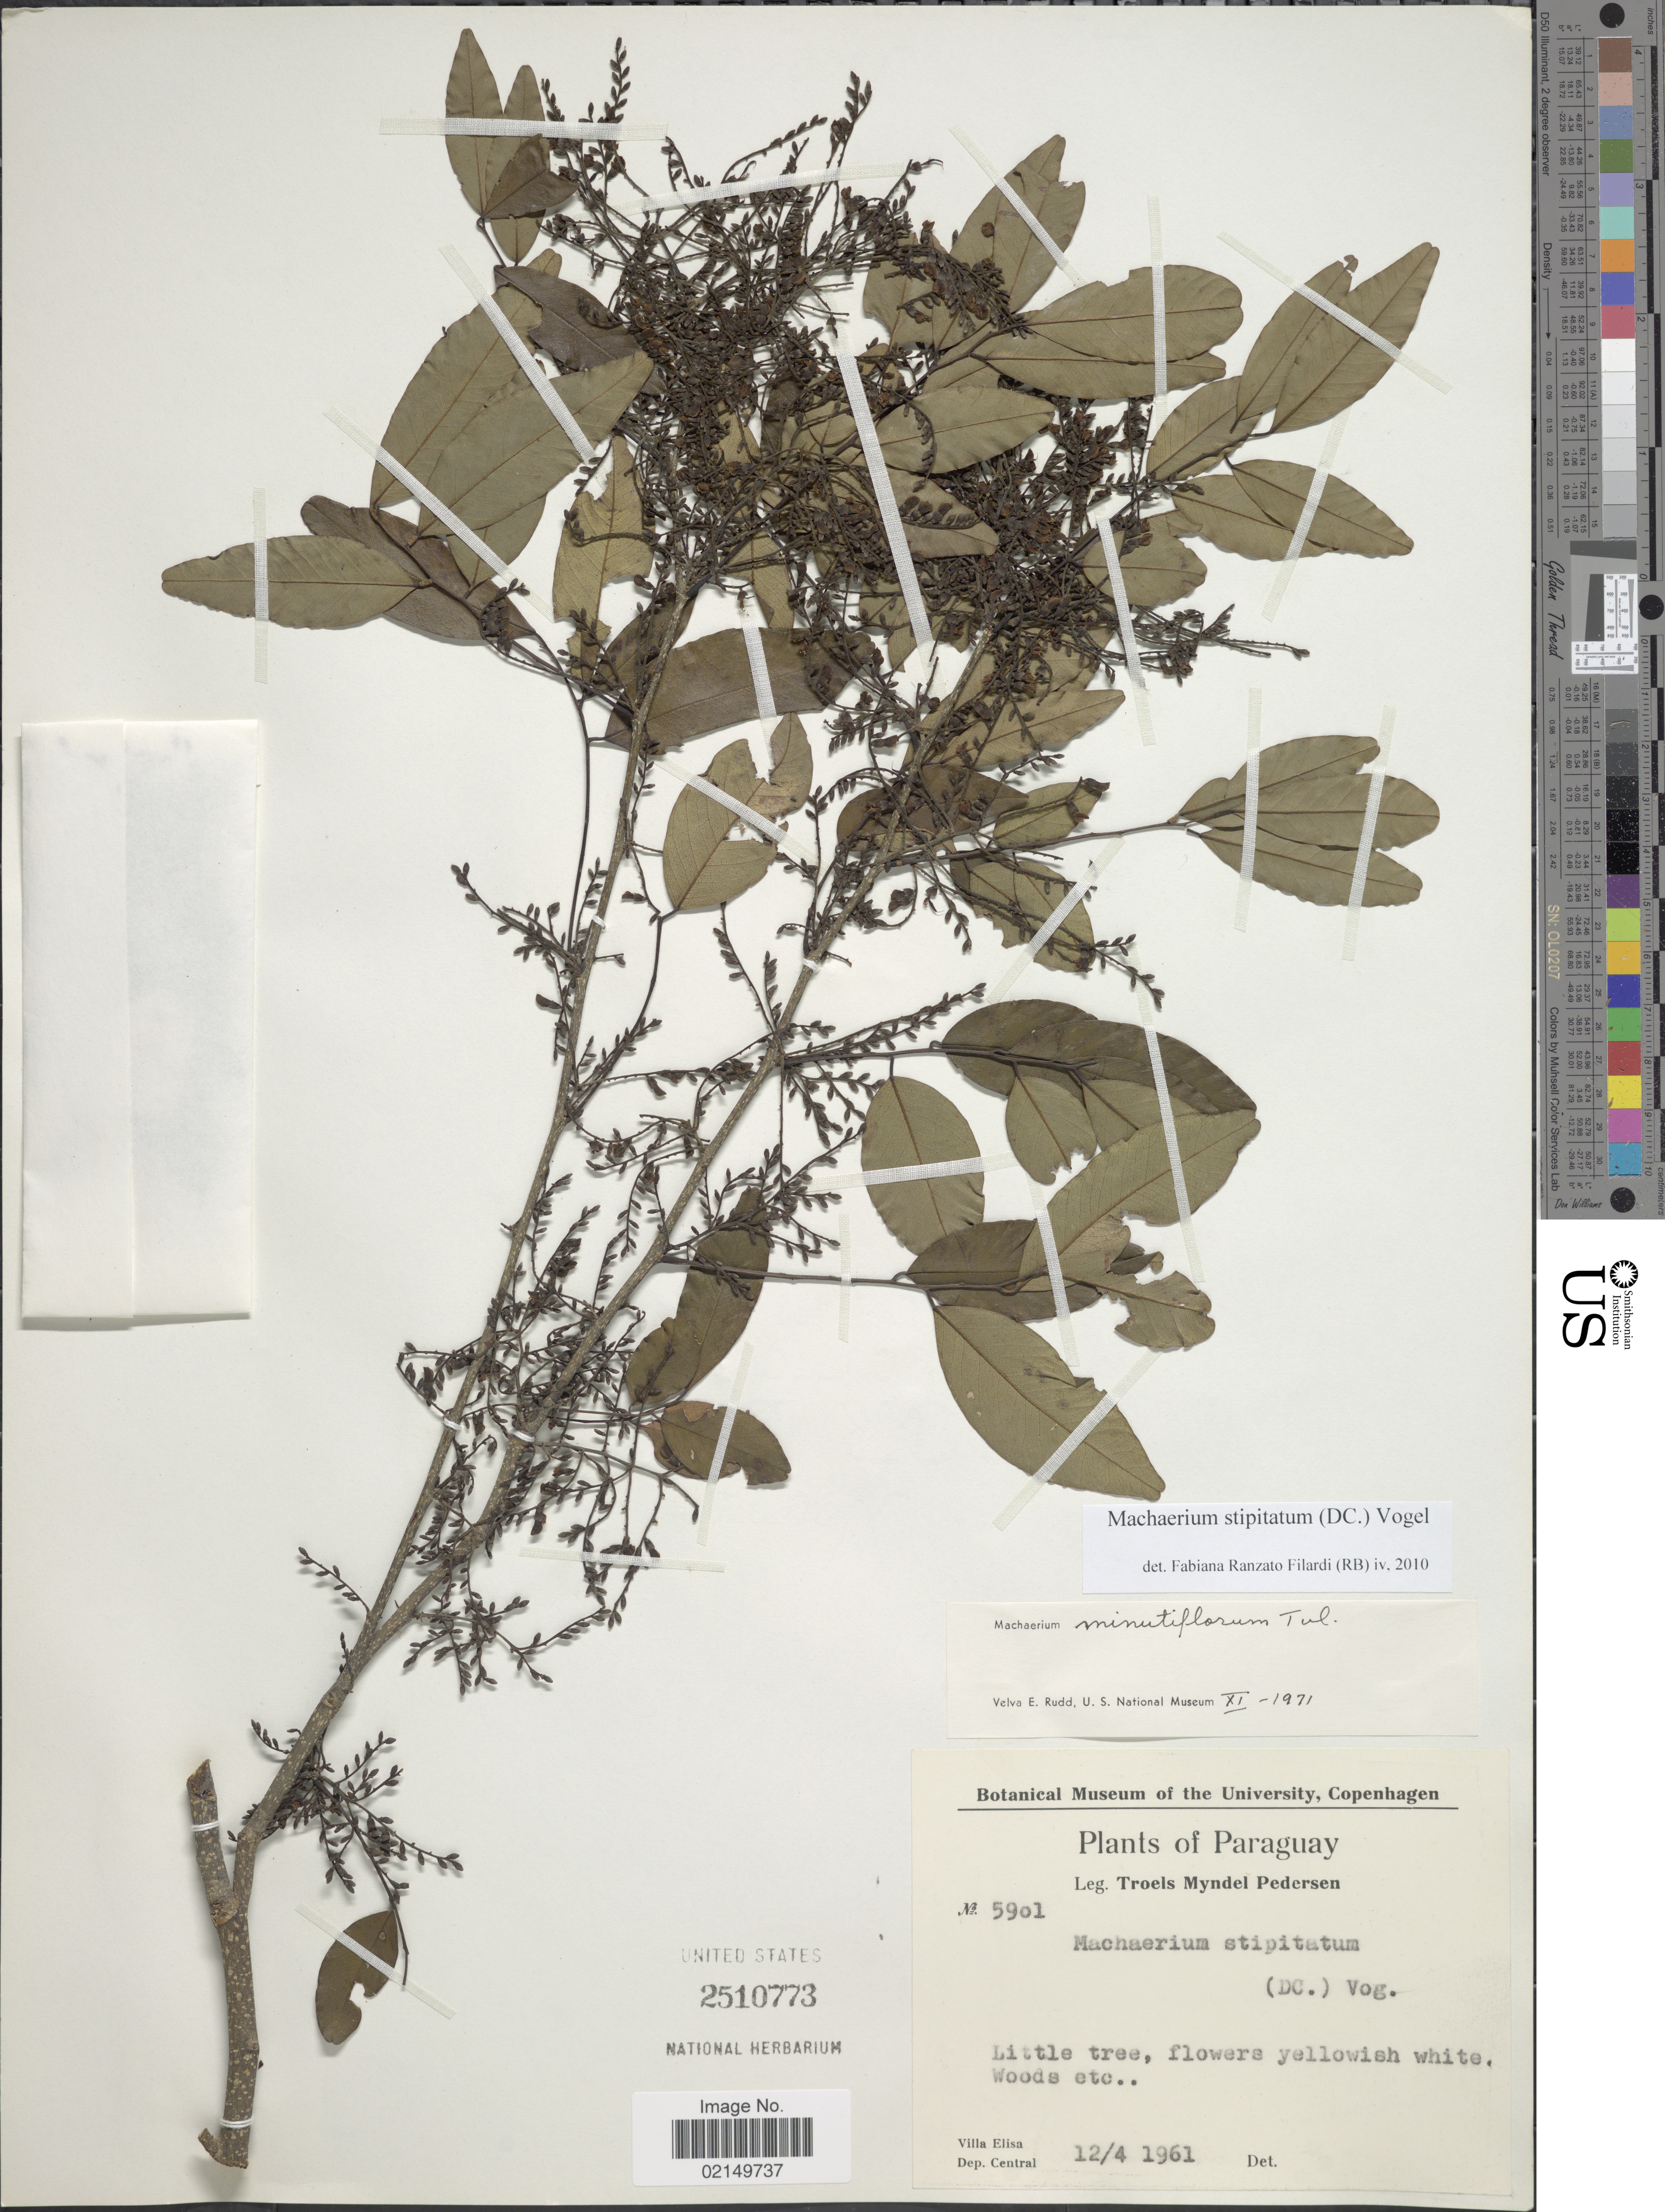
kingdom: Plantae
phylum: Tracheophyta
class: Magnoliopsida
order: Fabales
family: Fabaceae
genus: Machaerium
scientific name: Machaerium stipitatum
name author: (DC.) Vogel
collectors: T. Pederson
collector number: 5901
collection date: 1961-04-12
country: Paraguay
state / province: Central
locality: Villa Elisa. Dep. Central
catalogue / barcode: US 2510773